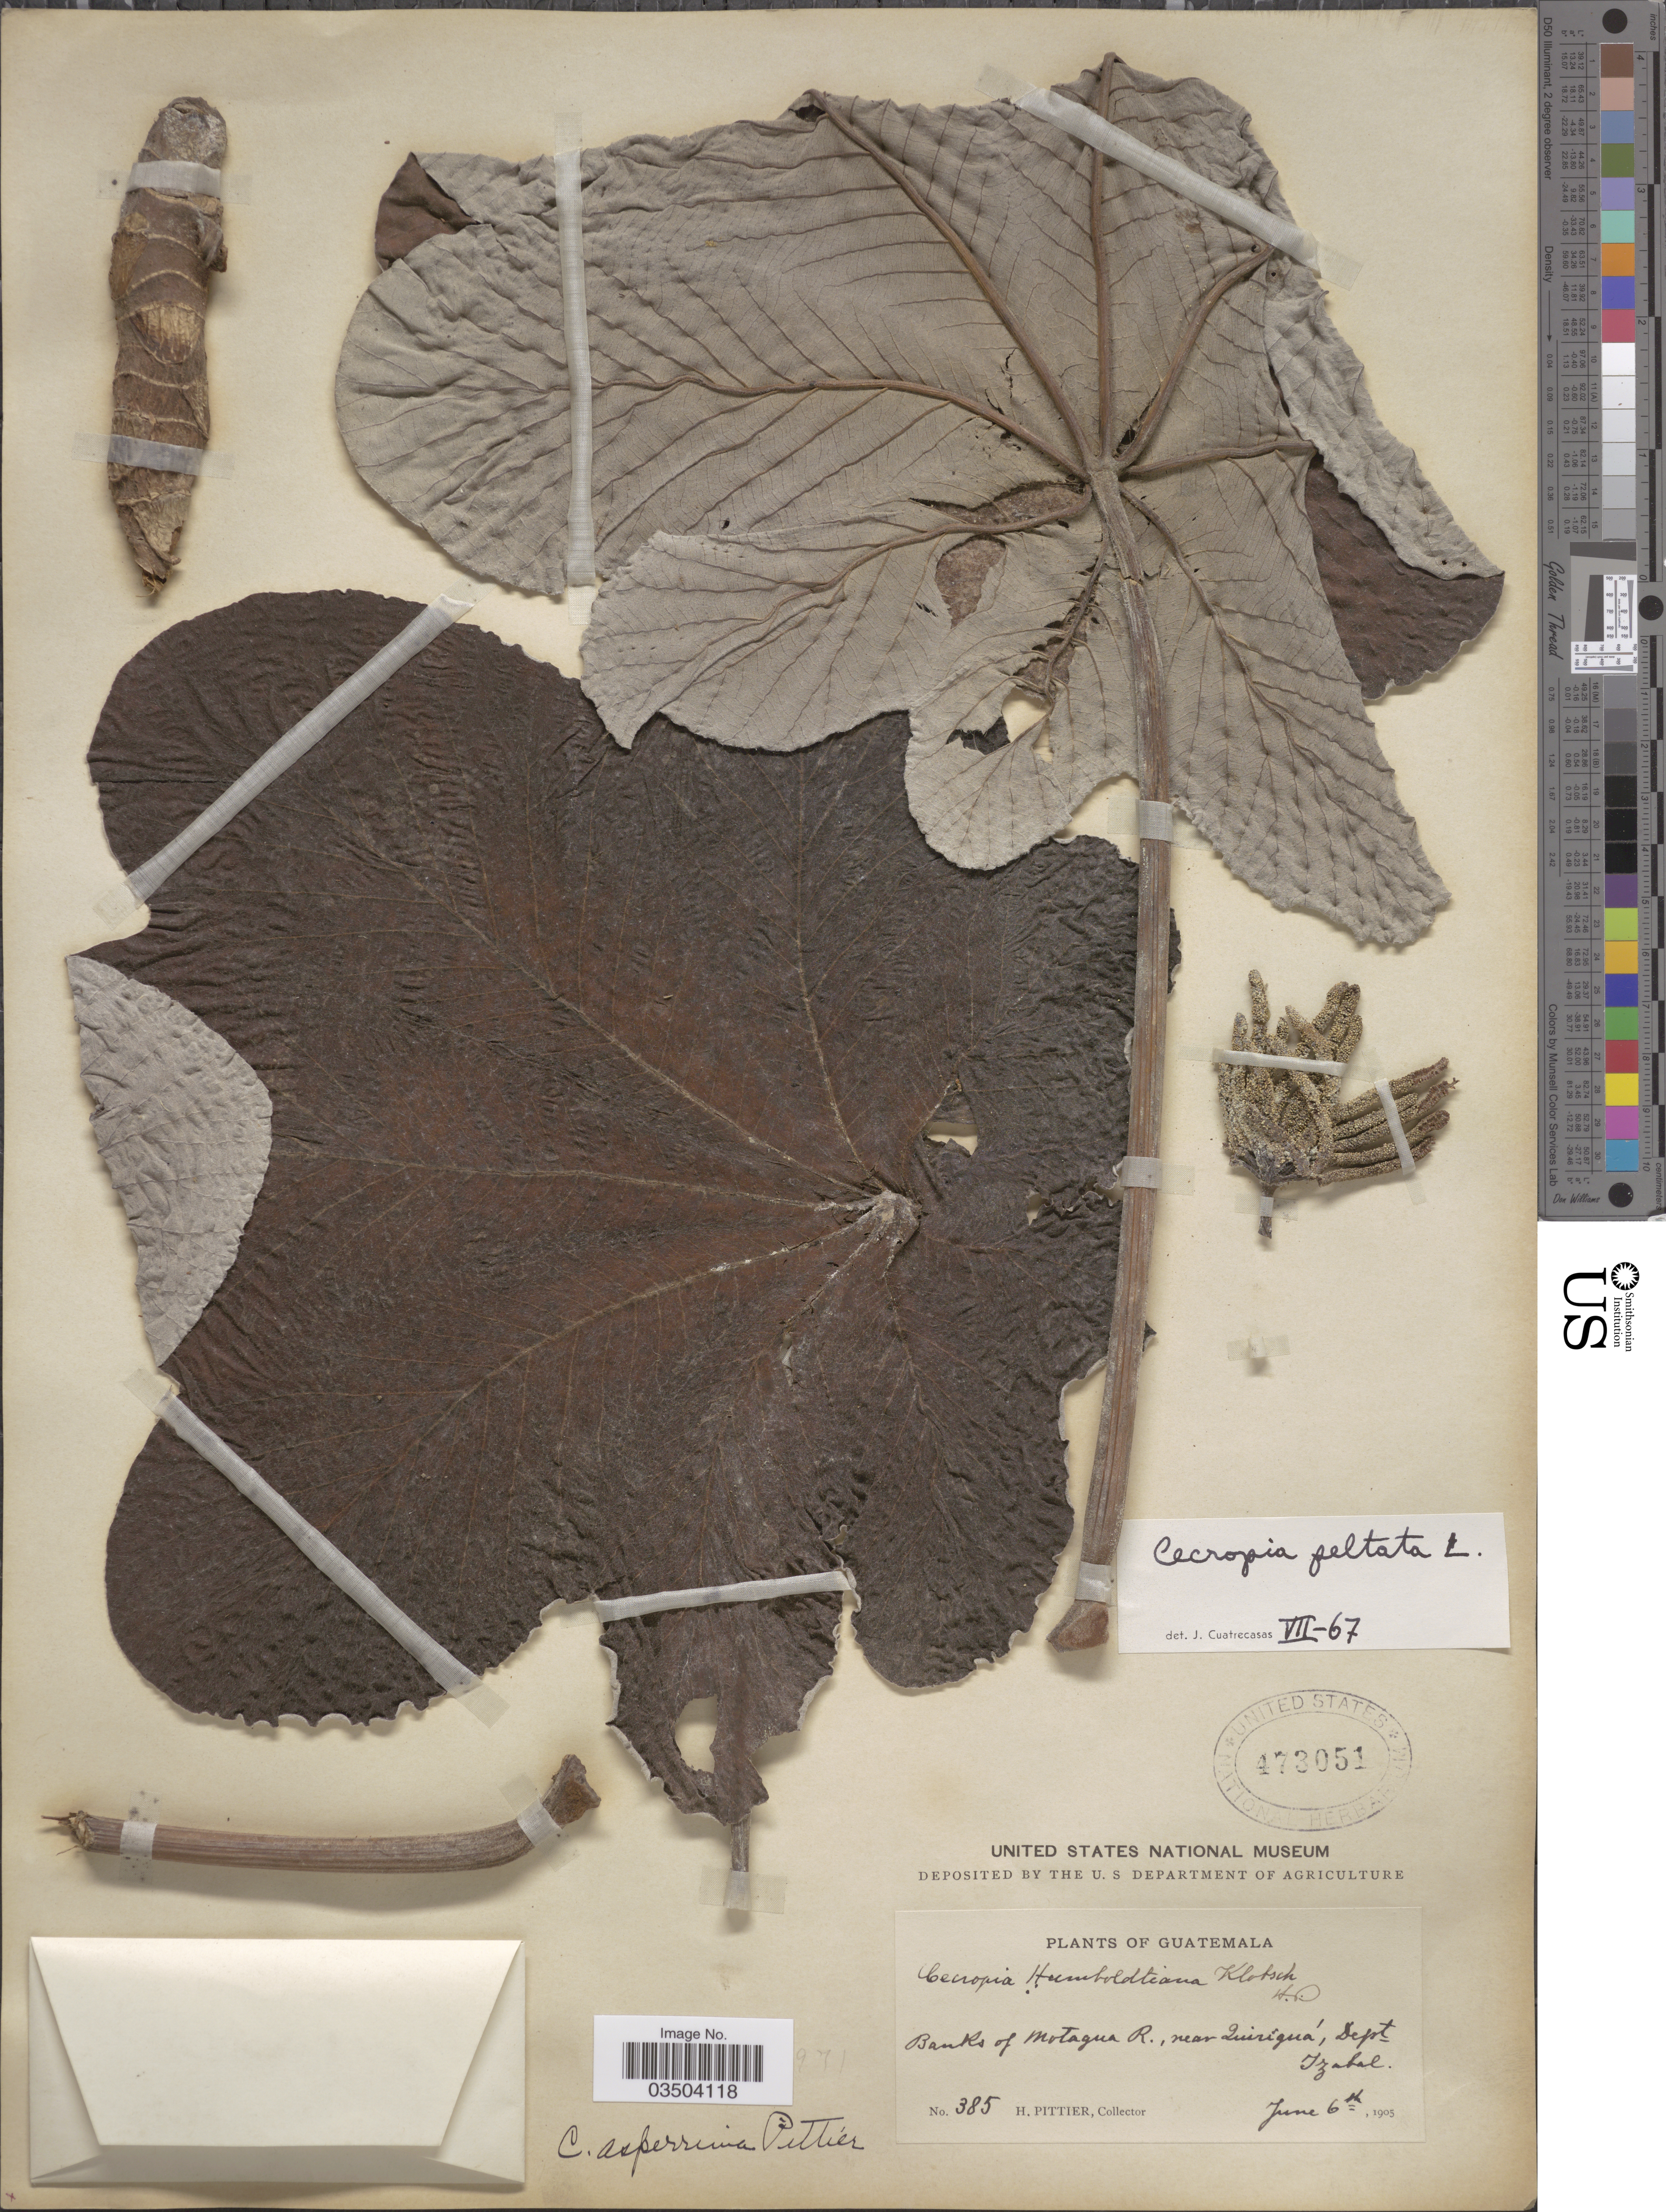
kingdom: Plantae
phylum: Tracheophyta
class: Magnoliopsida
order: Rosales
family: Urticaceae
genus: Cecropia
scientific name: Cecropia peltata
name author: L.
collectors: H. F. Pittier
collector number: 385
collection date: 1905-06-06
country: Guatemala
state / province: Izabal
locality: Banks of Motagua R., near Quiriguá, Dept. Izabal.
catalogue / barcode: US 473051